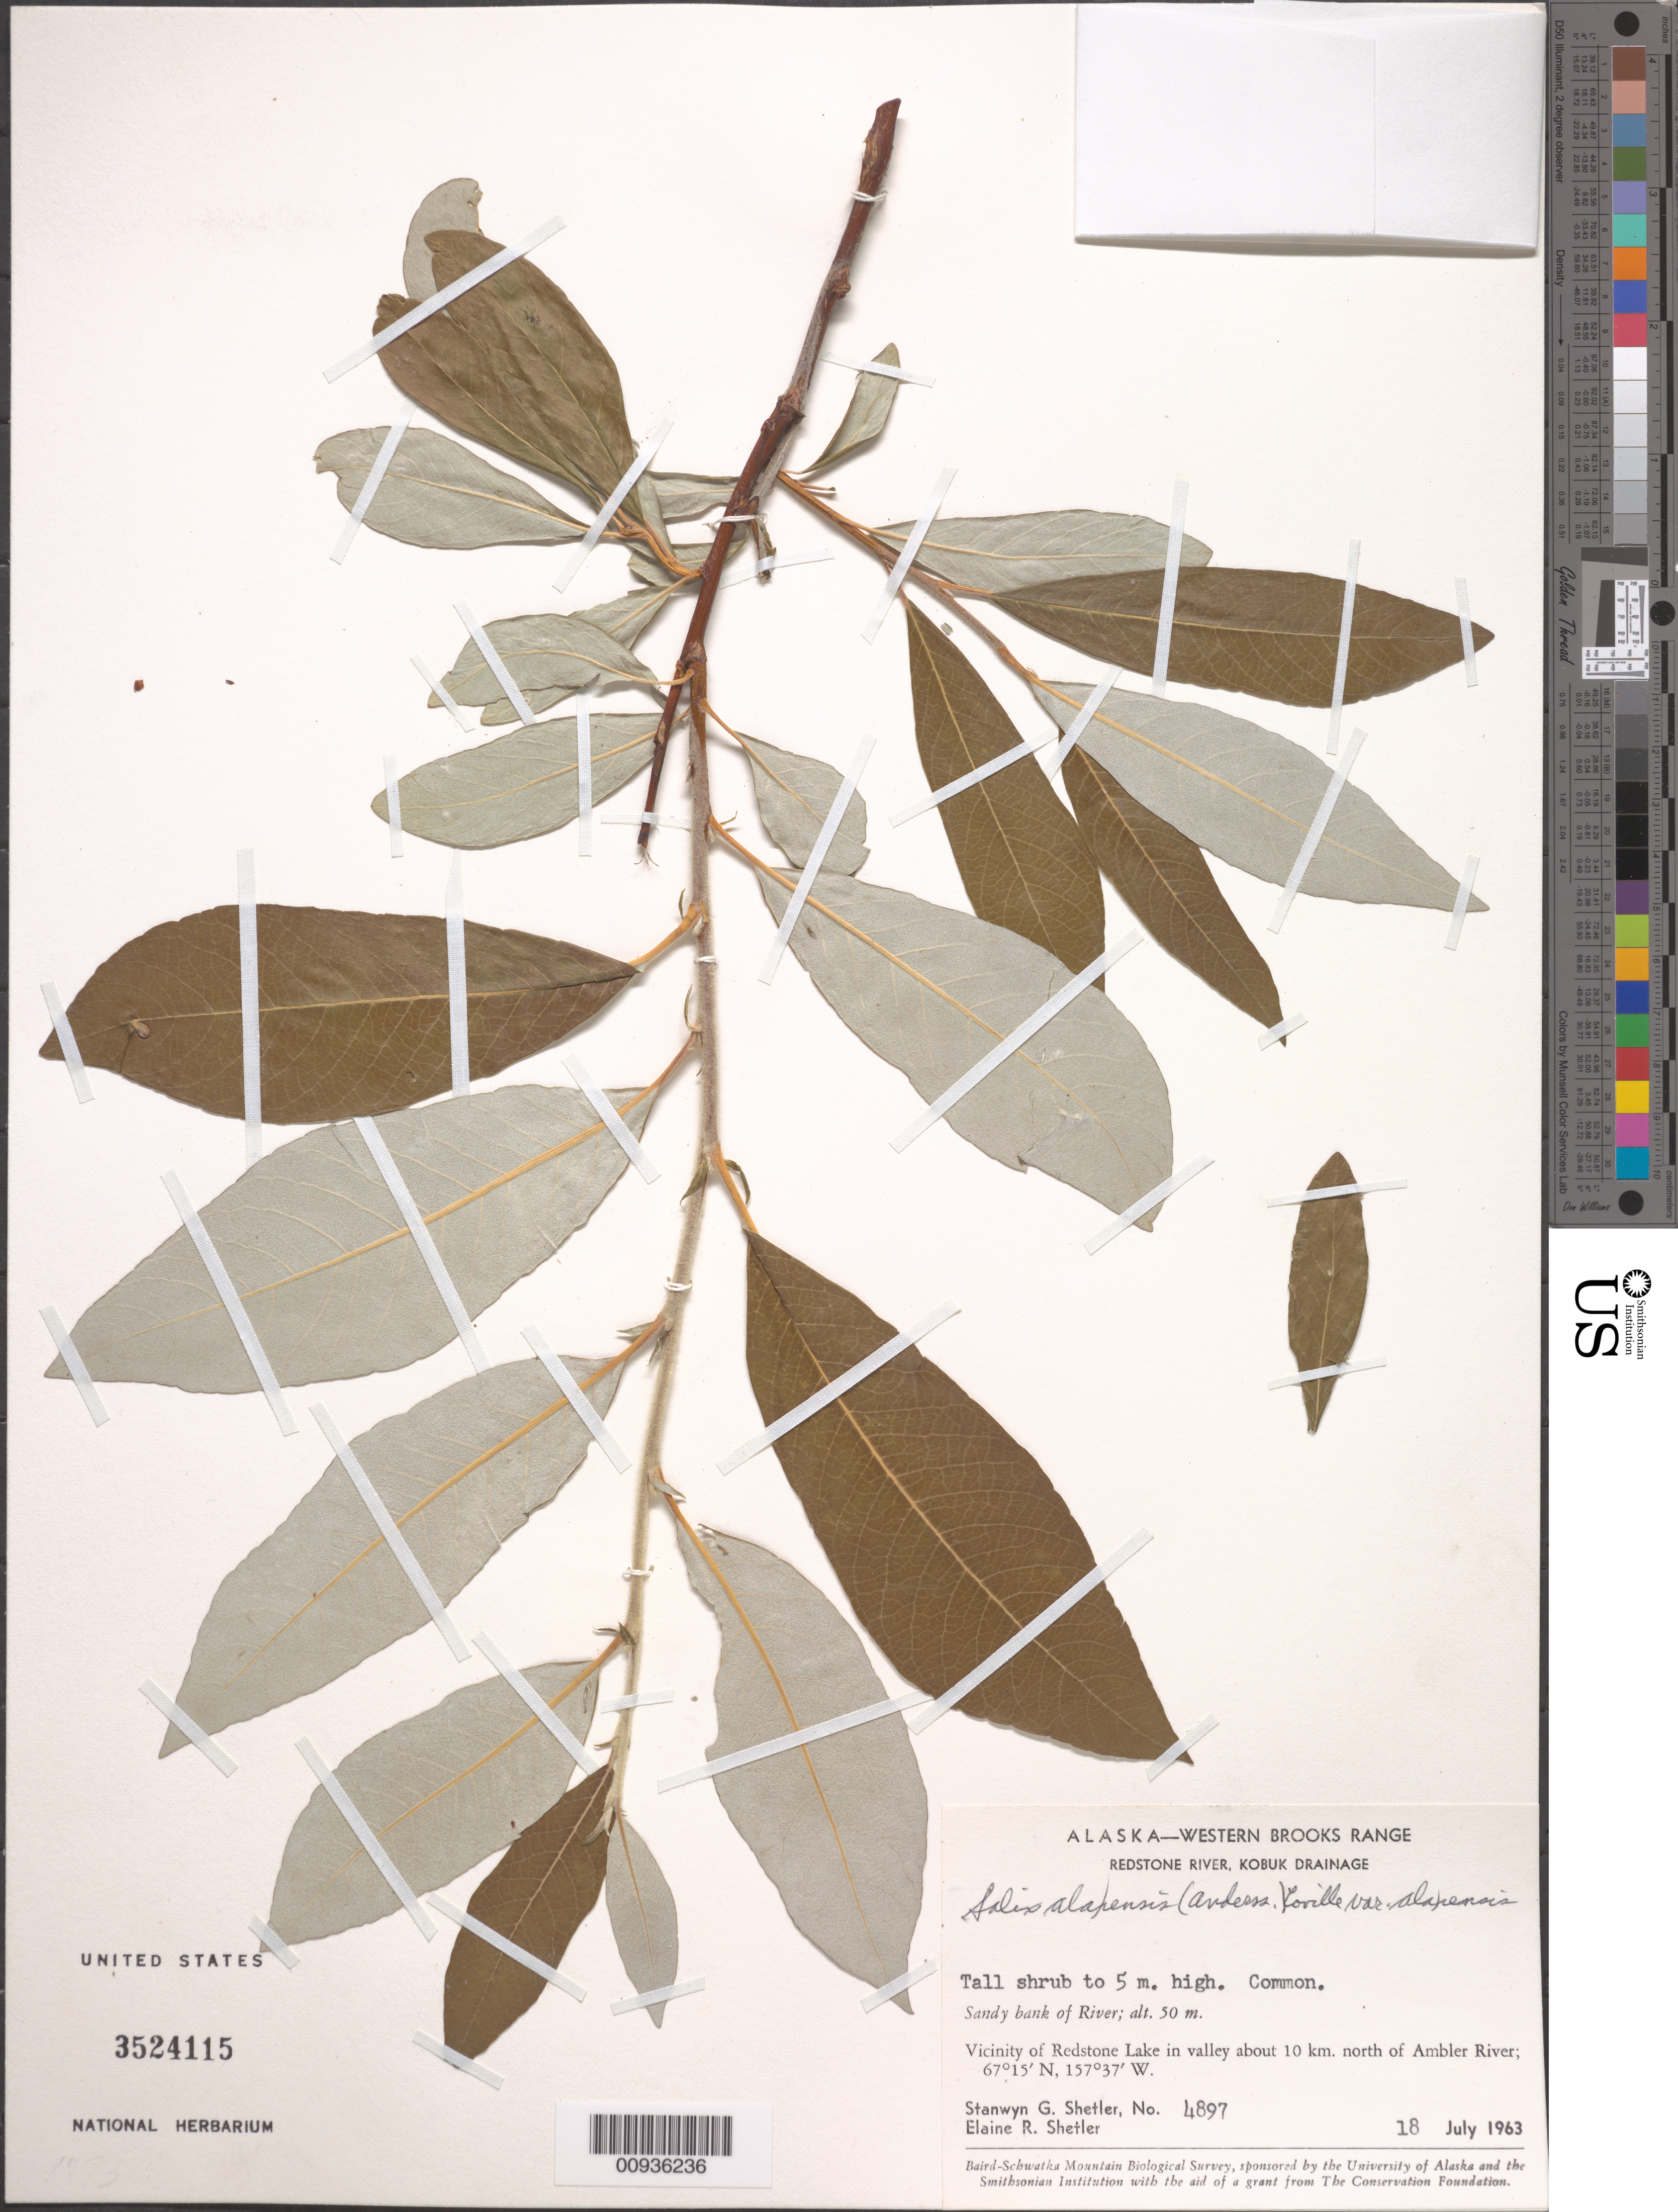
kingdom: Plantae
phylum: Tracheophyta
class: Magnoliopsida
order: Malpighiales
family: Salicaceae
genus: Salix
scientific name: Salix alaxensis var. alaxensis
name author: (Andersson) Coville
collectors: S. Shetler & E. R. Shetler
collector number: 4897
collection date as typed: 18 Jul 1963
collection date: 1963-07-18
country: United States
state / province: Alaska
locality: Vicinity of Redstone Lake in valley about 10 km. north of Ambler River. Western Brooks Range, Redstone River, Kobuk Drainage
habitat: Sandy bank of River.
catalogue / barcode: US 3524115